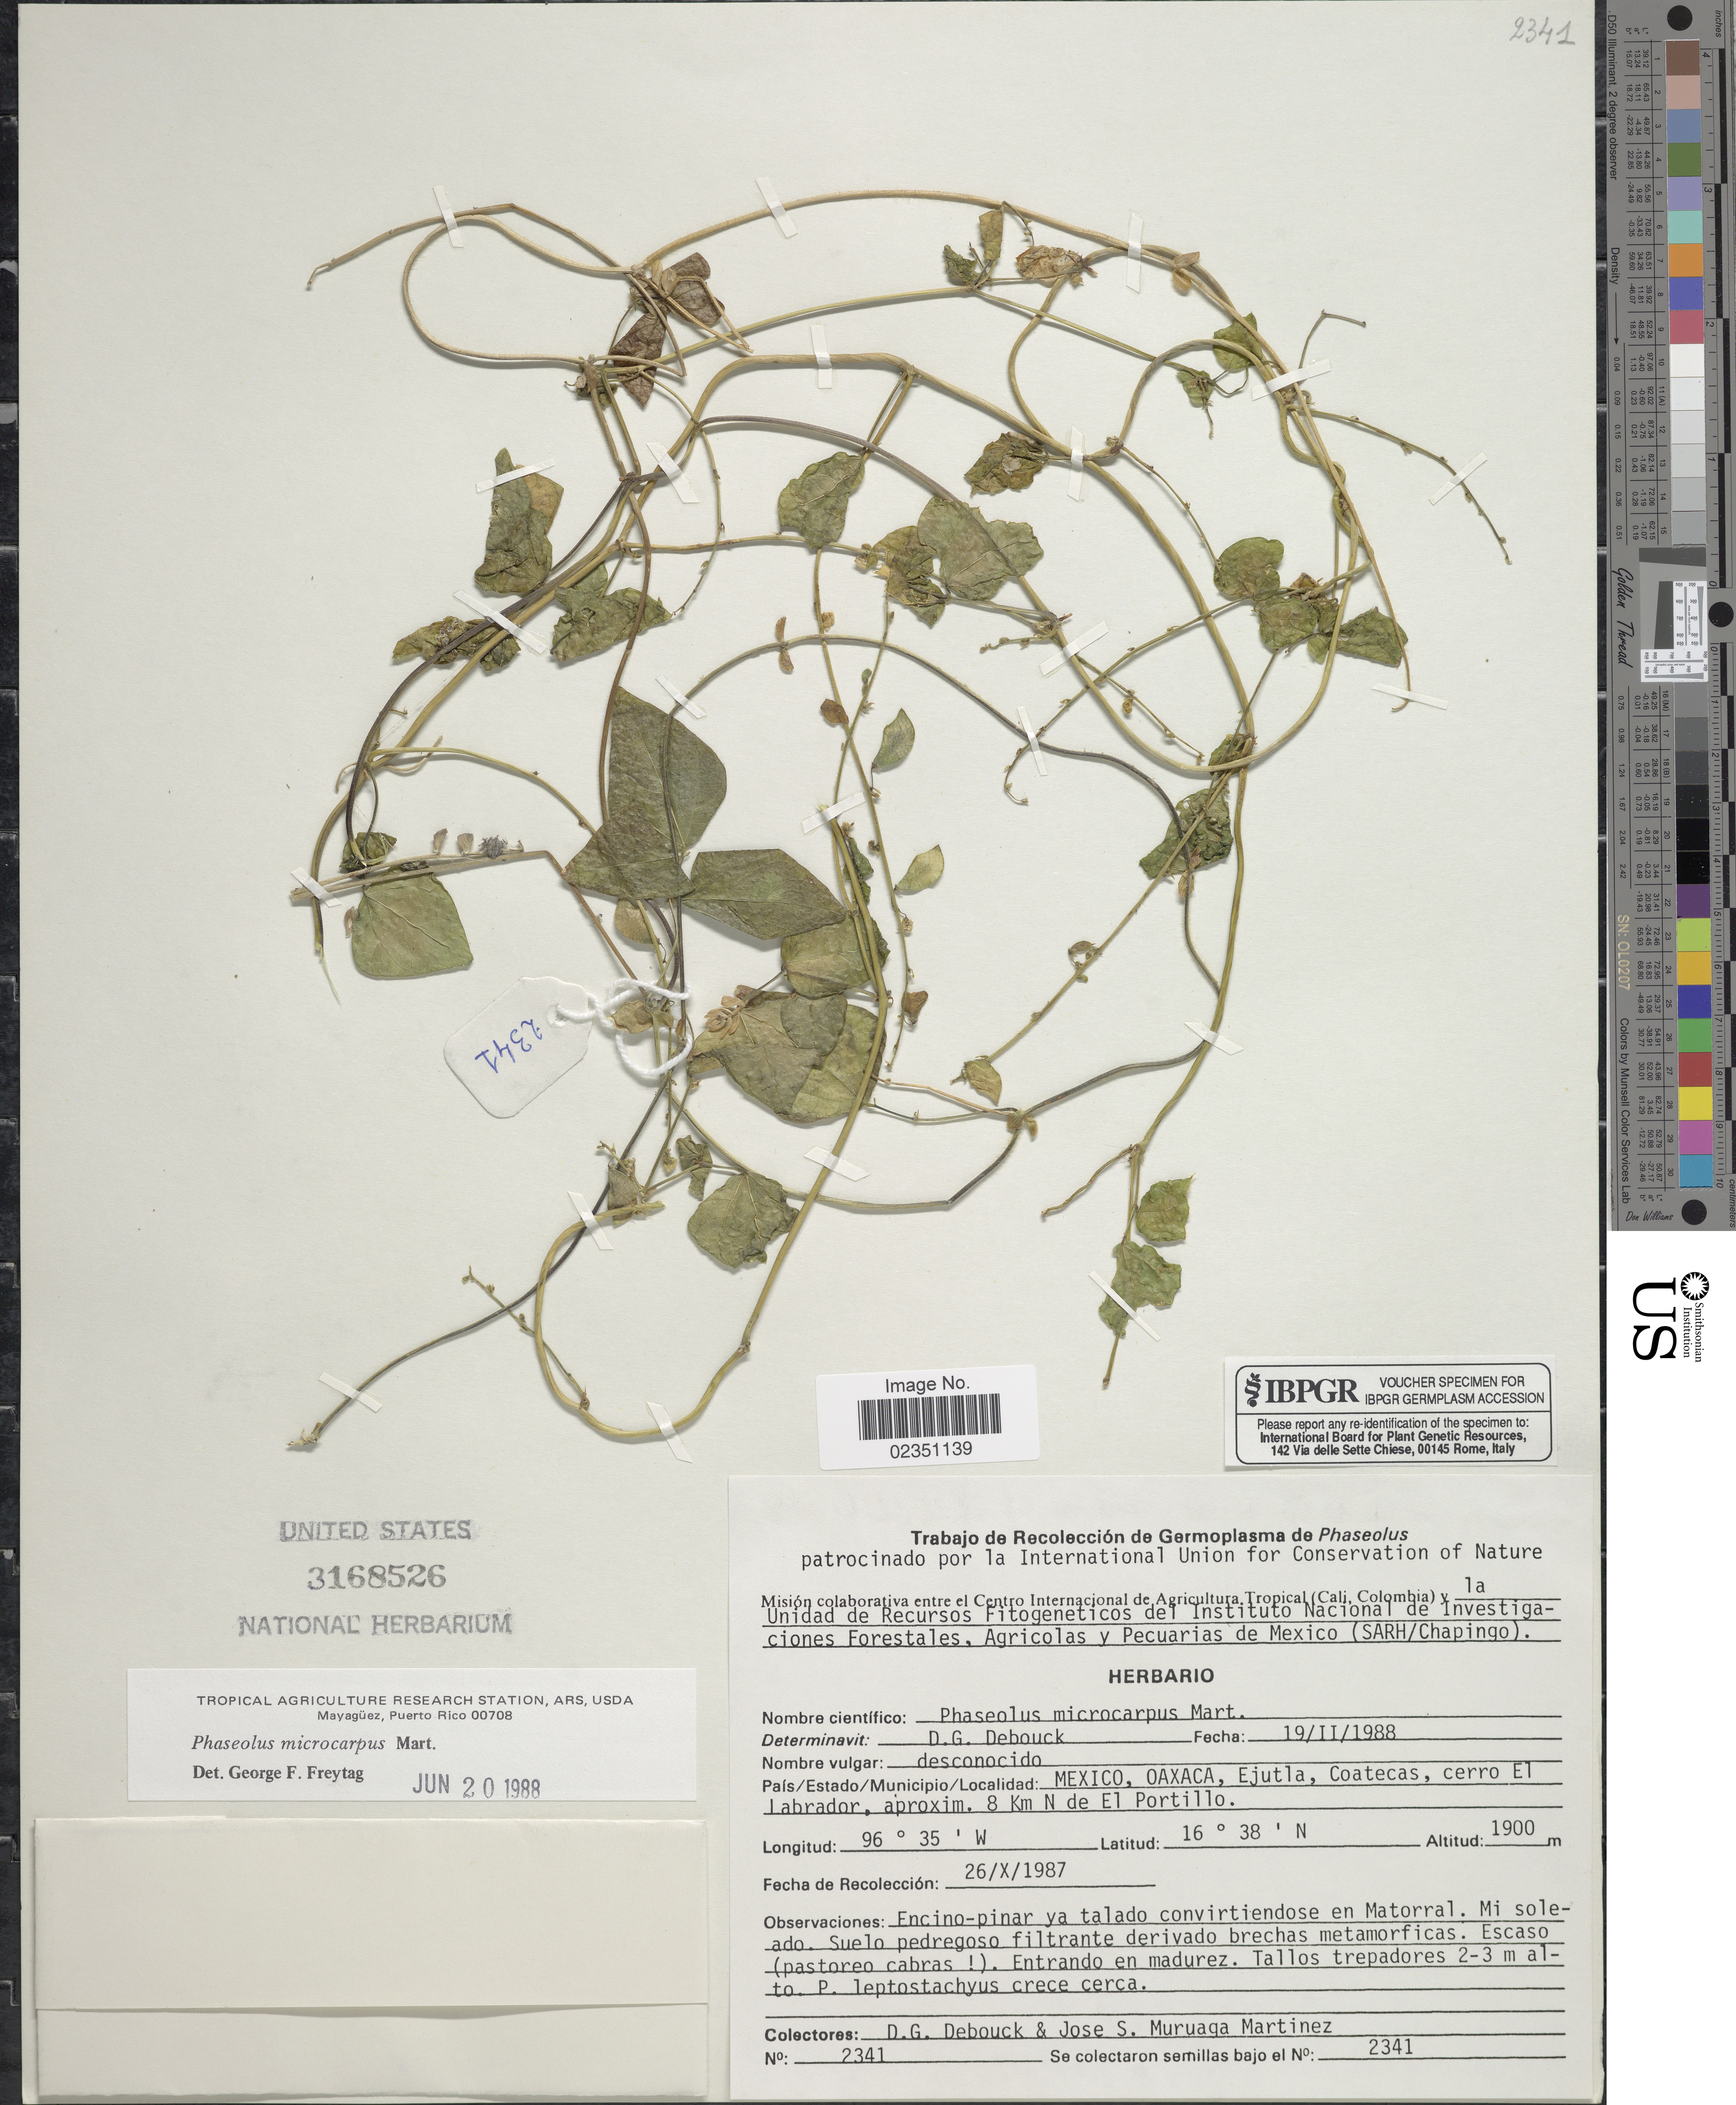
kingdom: Plantae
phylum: Tracheophyta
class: Magnoliopsida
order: Fabales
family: Fabaceae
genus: Phaseolus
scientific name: Phaseolus microcarpus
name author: Mart.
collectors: D. Debouck & J. Muruaga Martinez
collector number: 2341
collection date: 1987-10-26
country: Mexico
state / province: Oaxaca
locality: Ejutla, Coatecas, cerro El Labrador, aproxim. 8 Km N de El Portillo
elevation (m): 1900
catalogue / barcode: US 3168526